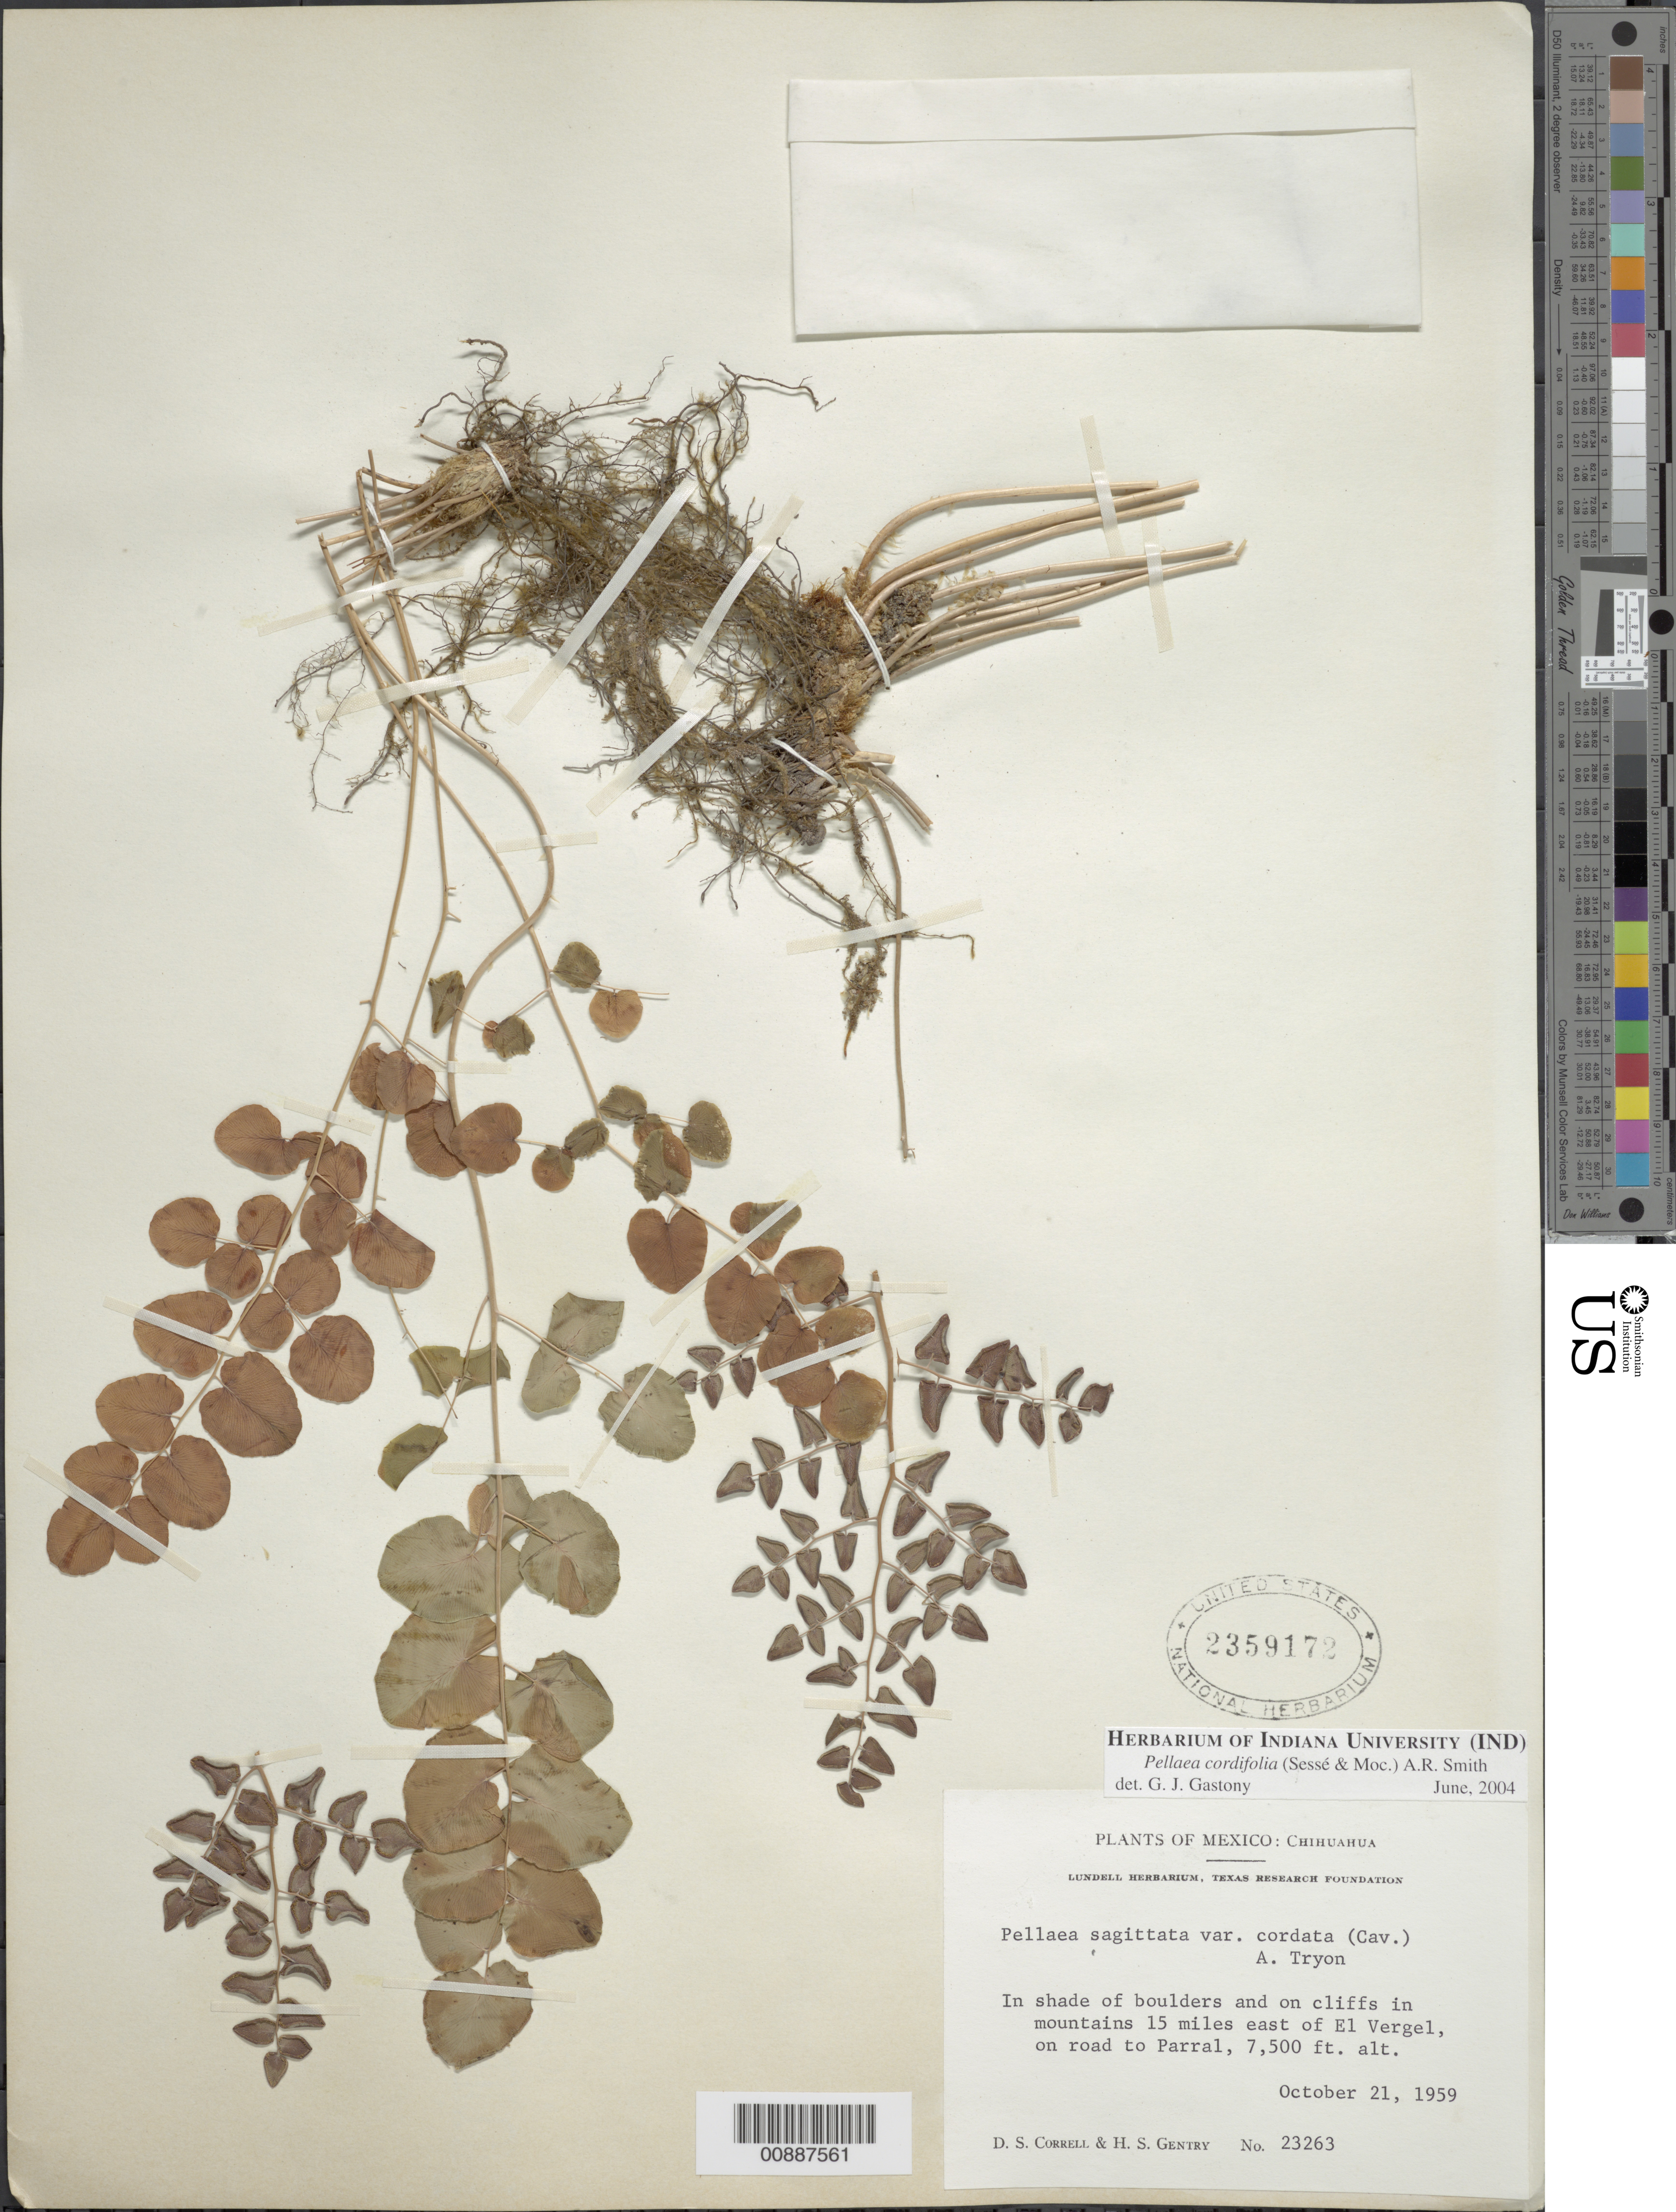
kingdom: Plantae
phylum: Tracheophyta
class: Polypodiopsida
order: Polypodiales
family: Pteridaceae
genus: Pellaea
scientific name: Pellaea cordifolia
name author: (Sessé) A.R. Sm.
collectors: D. S. Correll & H. S. Gentry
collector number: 23263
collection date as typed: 21 Oct 1959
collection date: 1959-10-21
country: Mexico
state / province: Chihuahua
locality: Mountains 15 miles east of El Vergel, on road to Parral, Chihuahua.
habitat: In shade of boulders and on cliffs in mountains.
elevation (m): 2286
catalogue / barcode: US 2359172